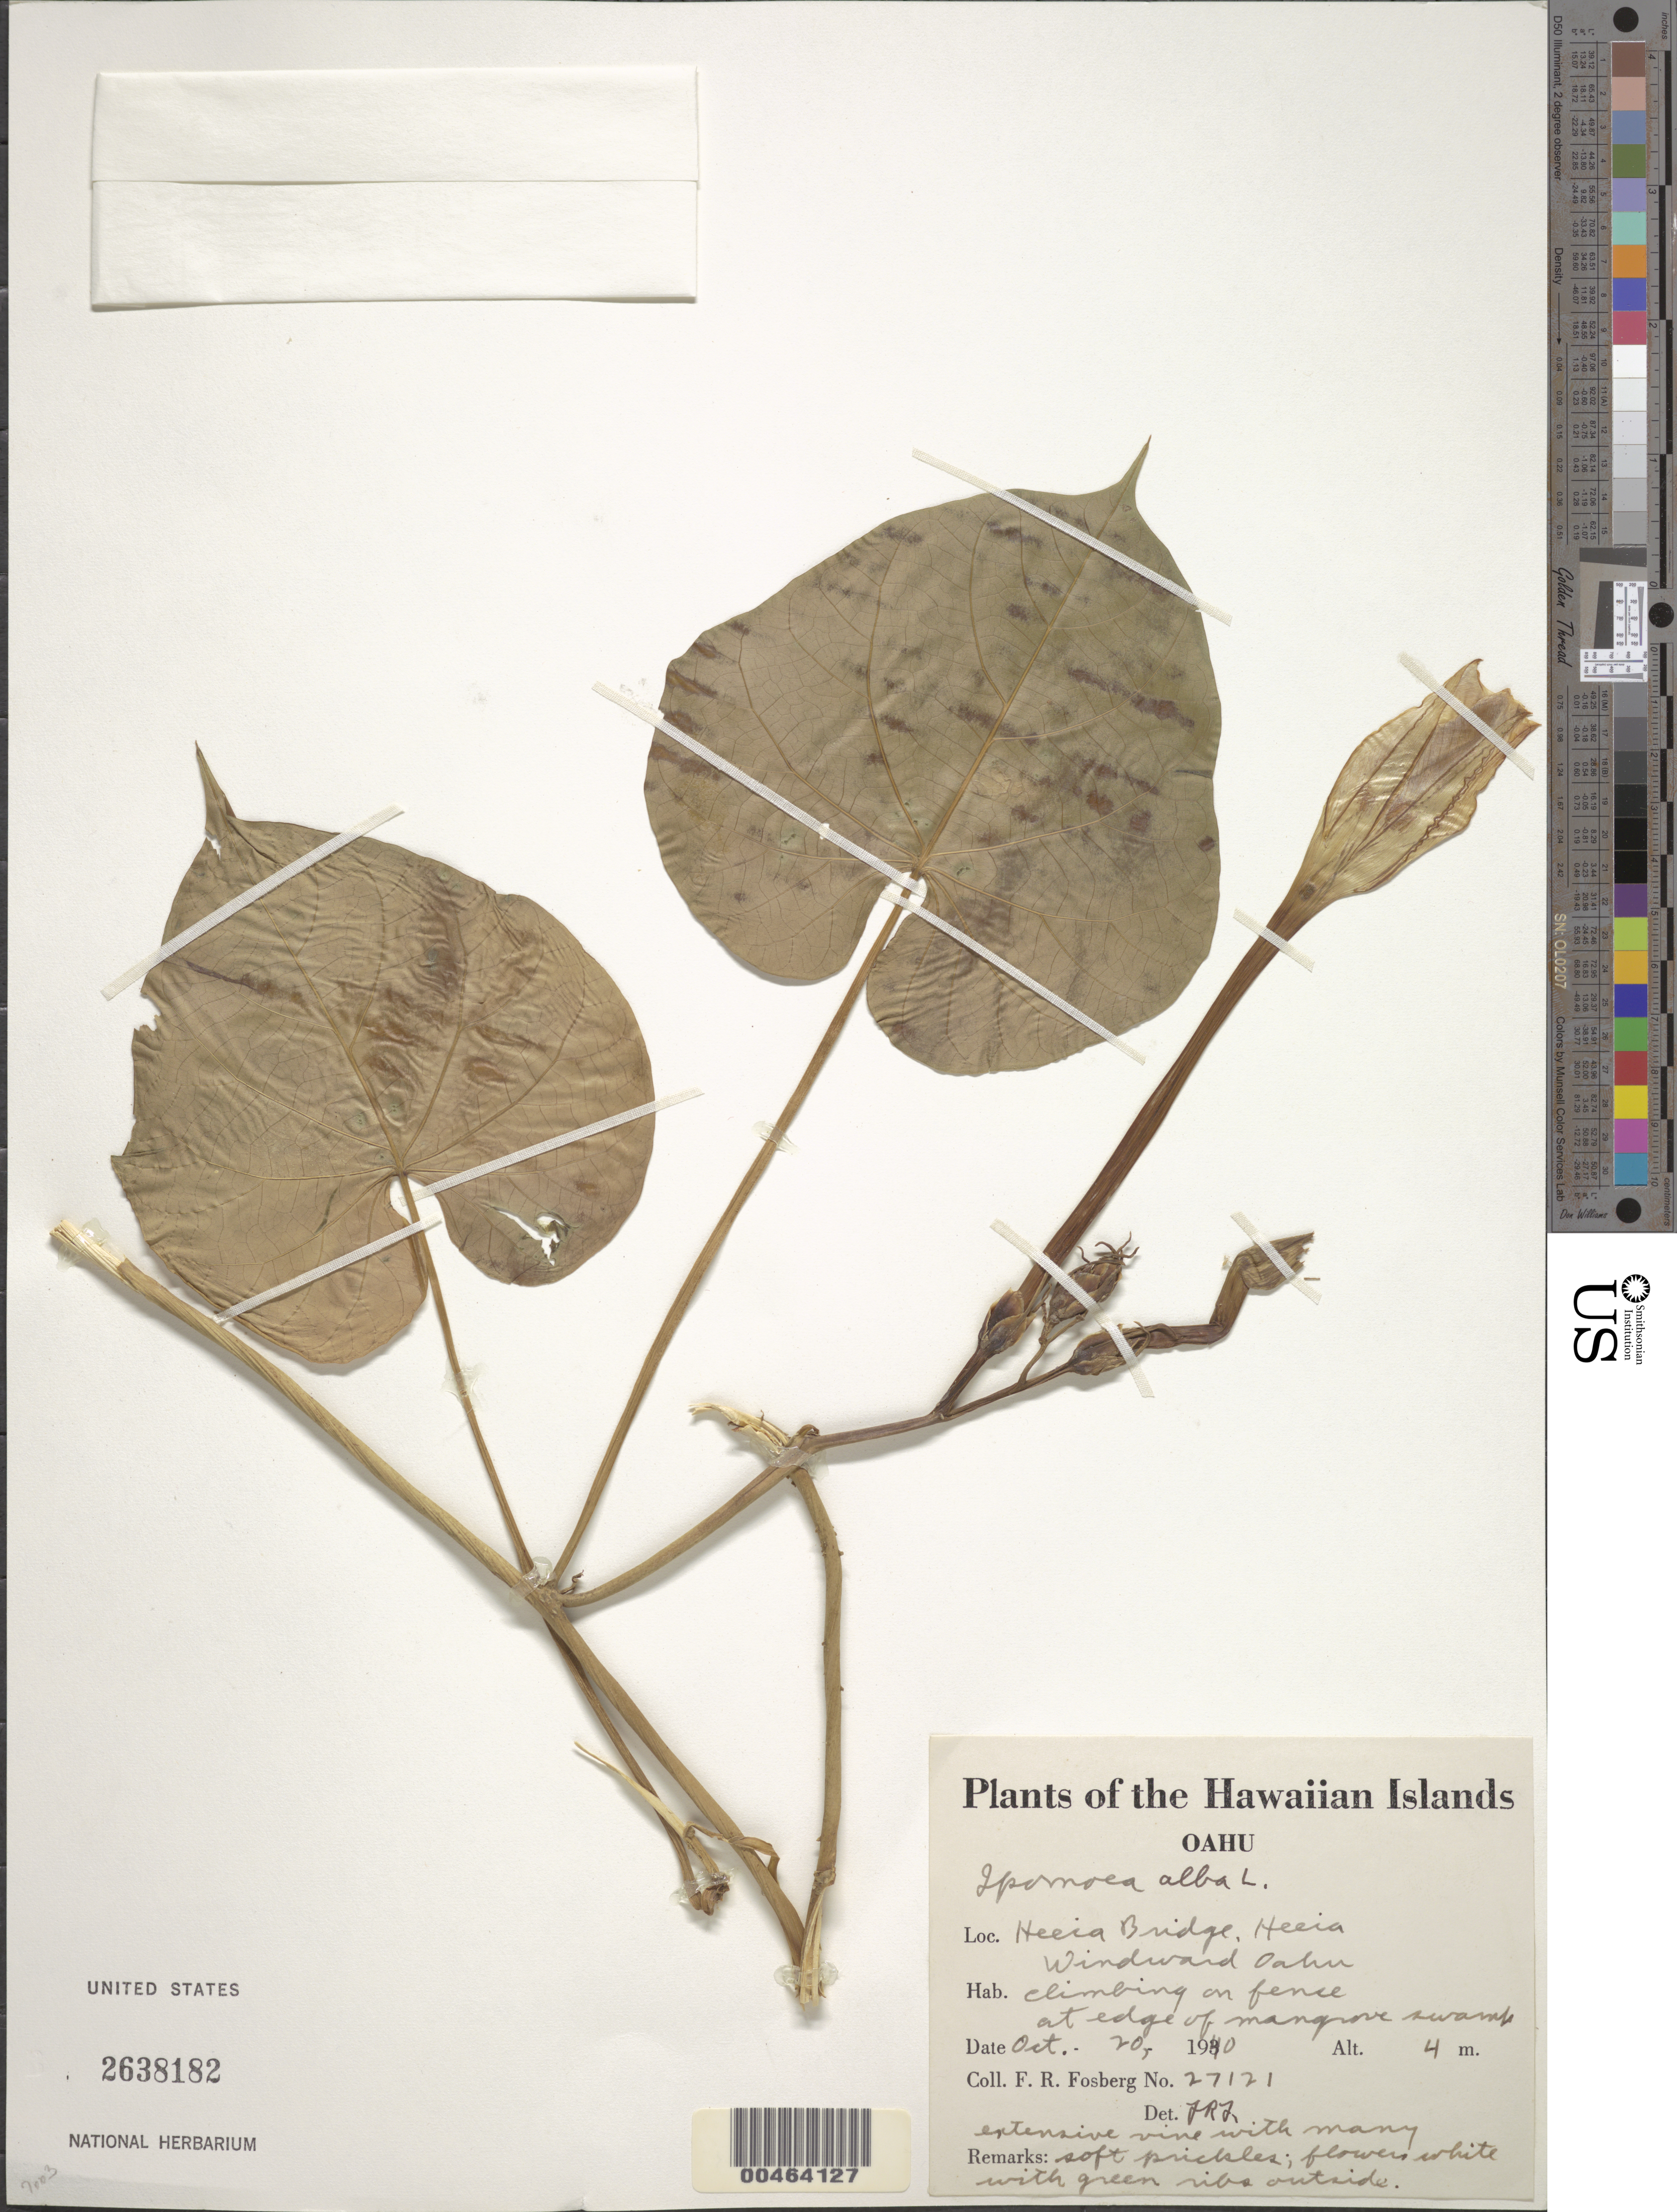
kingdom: Plantae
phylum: Tracheophyta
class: Magnoliopsida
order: Solanales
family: Convolvulaceae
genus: Ipomoea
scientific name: Ipomoea alba L.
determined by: Fosberg, F. R.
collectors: F. R. Fosberg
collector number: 27121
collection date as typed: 20 Oct 1940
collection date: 1940-10-20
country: United States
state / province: Hawaii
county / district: Honolulu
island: Oahu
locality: Heeia Bridge, Heeia, Windward Oahu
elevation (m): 4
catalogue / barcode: US 2638182